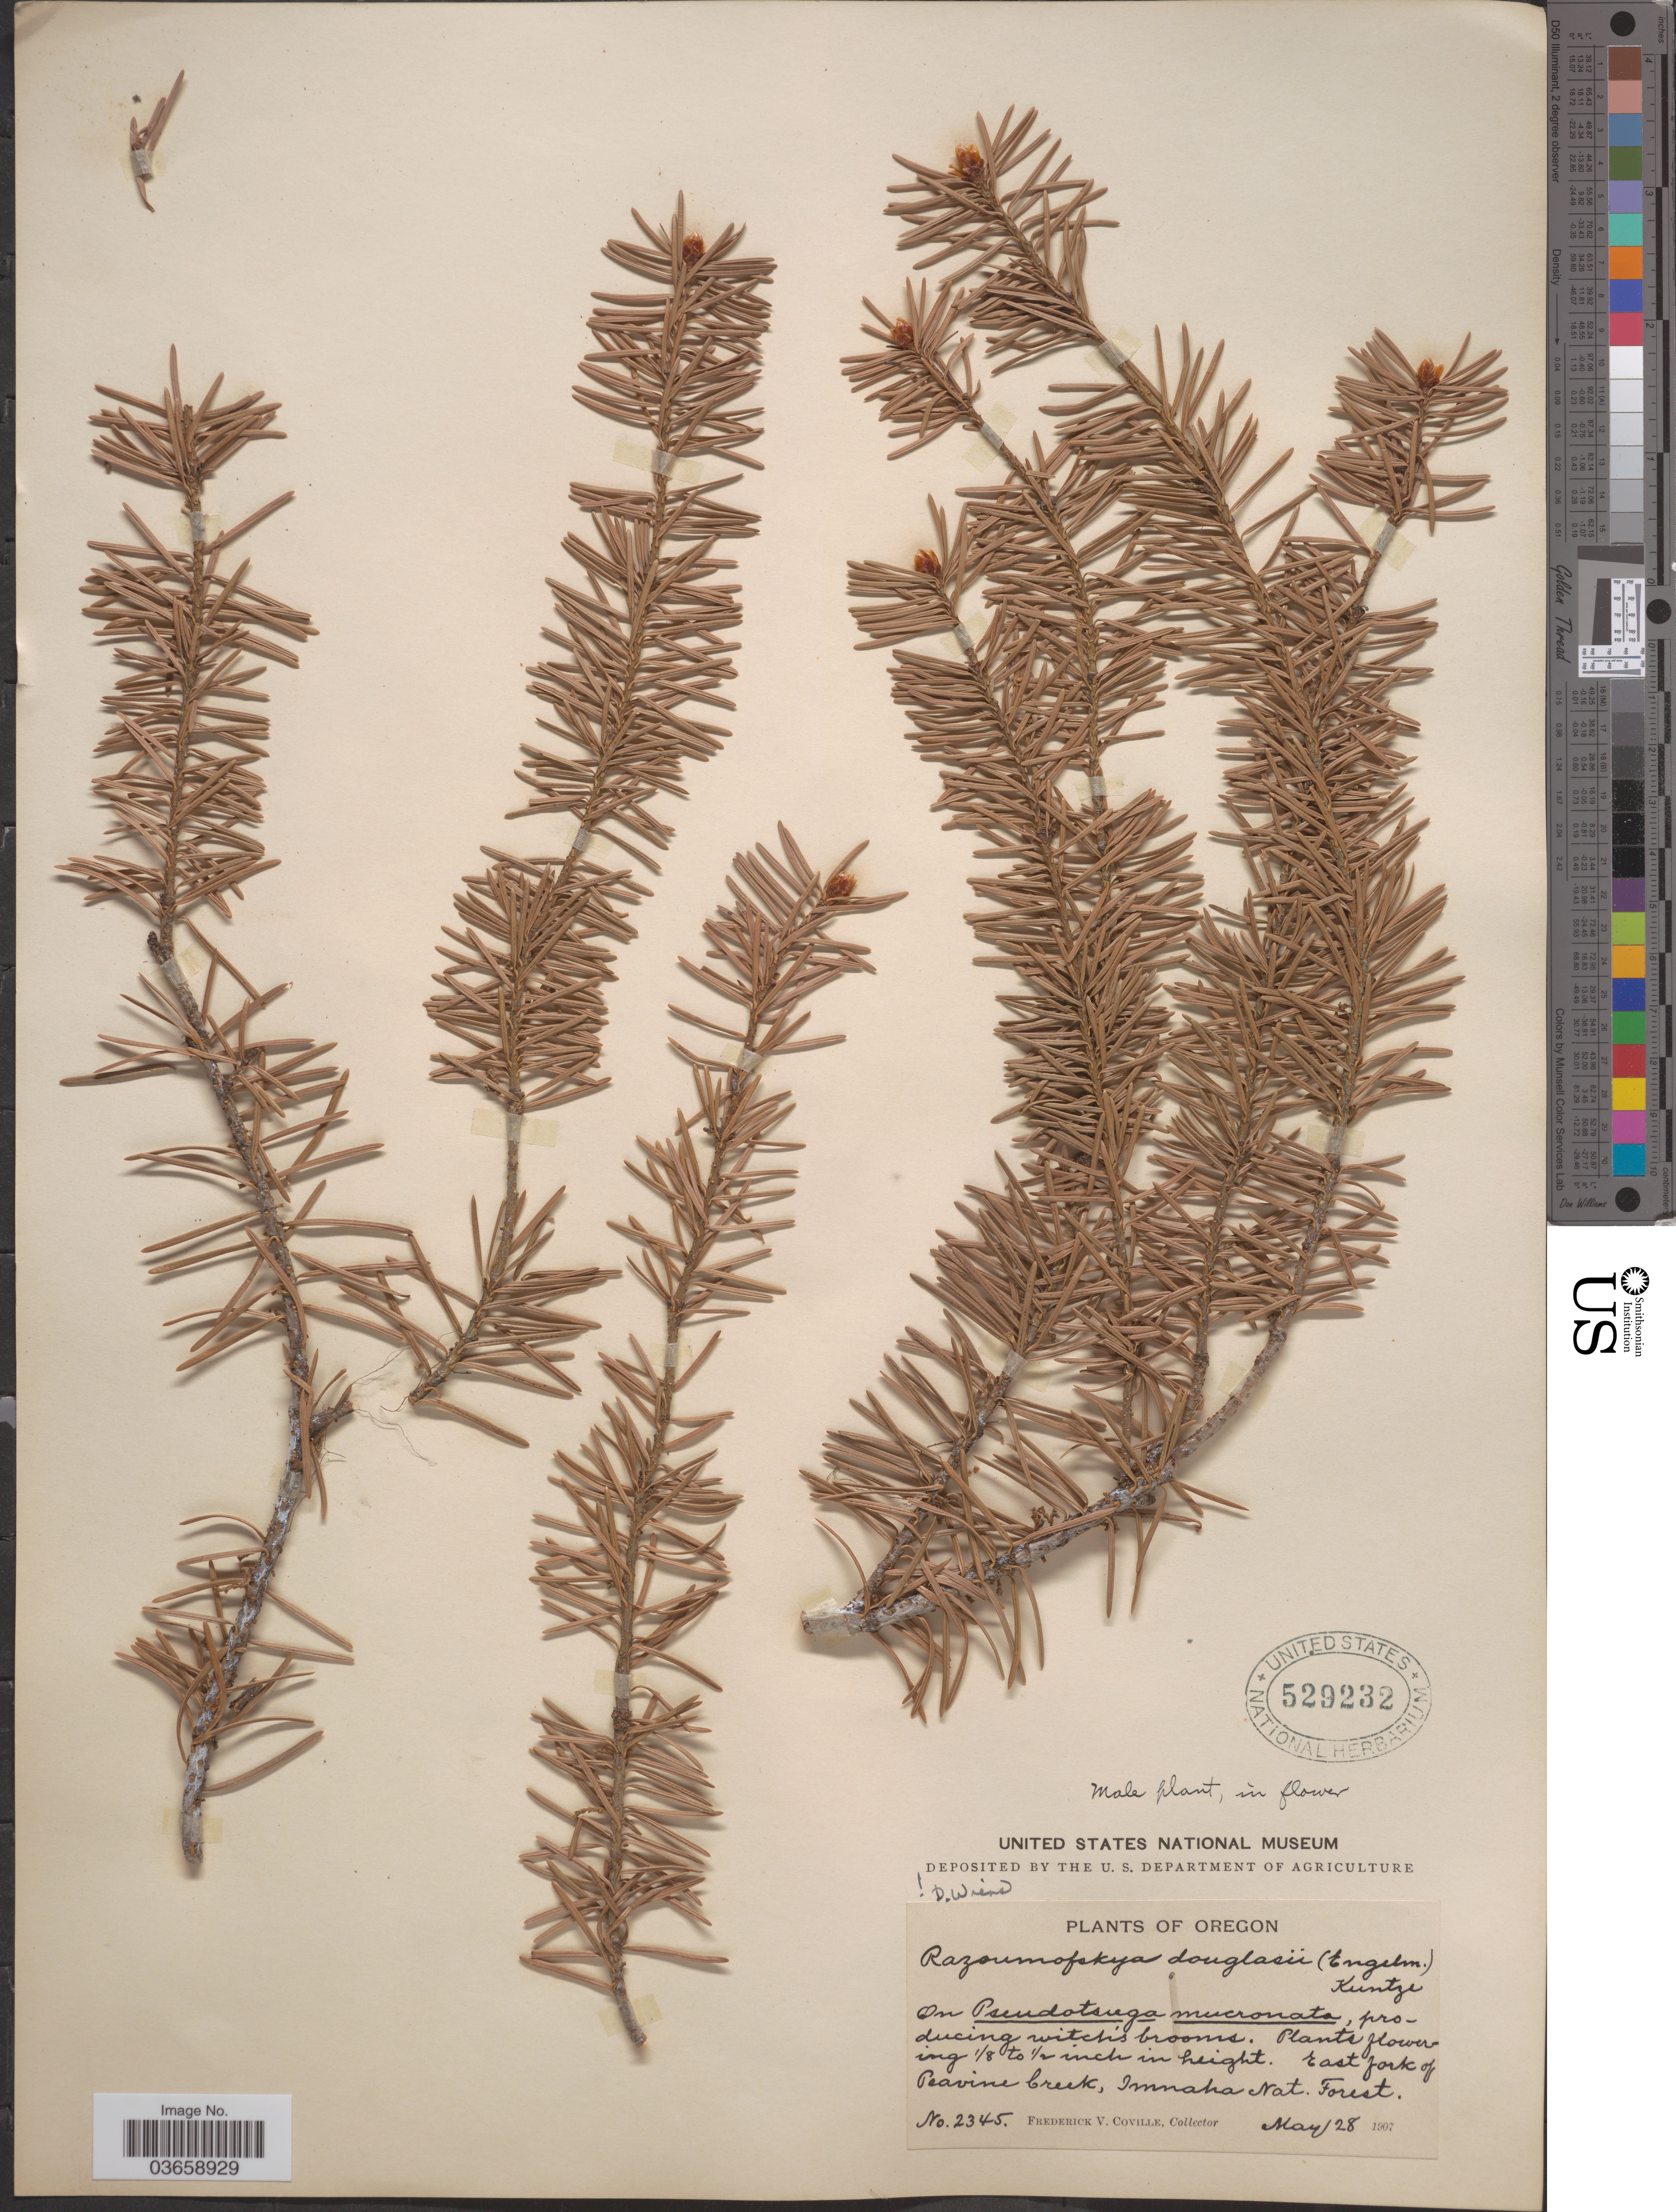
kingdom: Plantae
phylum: Tracheophyta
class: Magnoliopsida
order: Santalales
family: Viscaceae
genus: Arceuthobium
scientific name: Arceuthobium douglasii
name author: Engelm. in G.M. Wheeler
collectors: F. V. Coville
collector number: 2345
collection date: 1907-05-28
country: United States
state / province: Oregon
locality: East fork of Peavine Creek, Imnaha Nat. Forest.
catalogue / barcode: US 529232